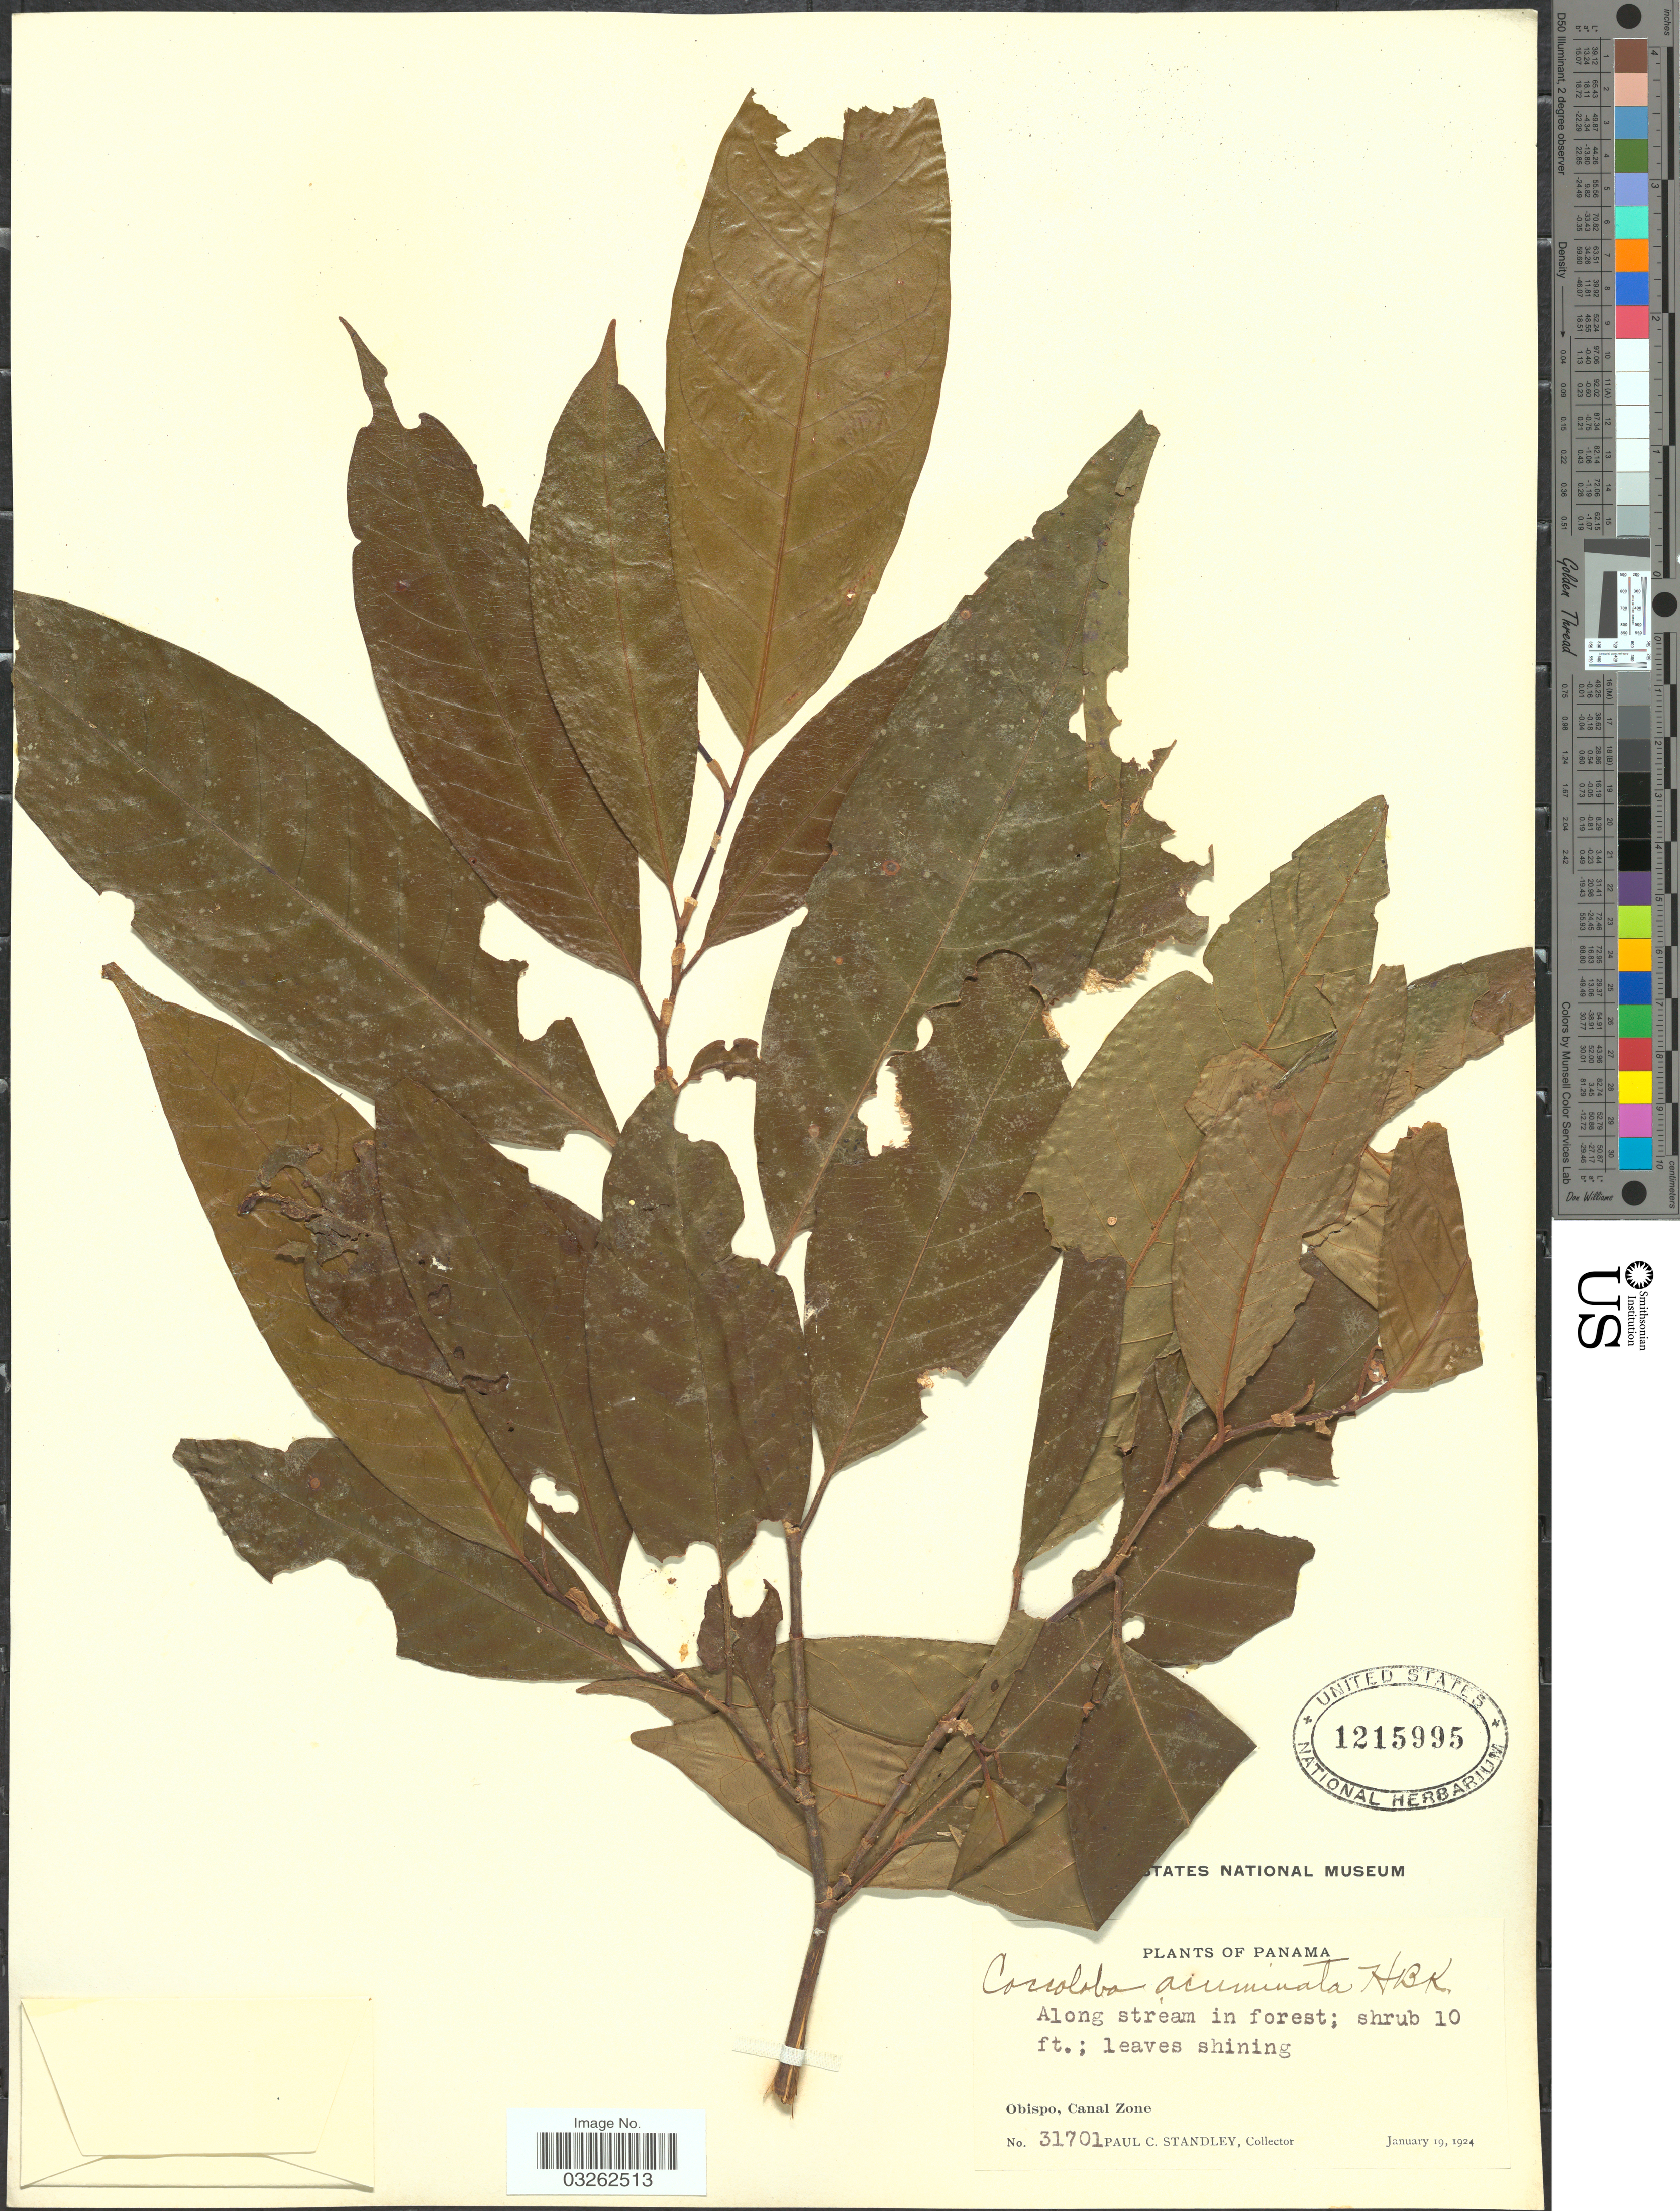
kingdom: Plantae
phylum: Tracheophyta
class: Magnoliopsida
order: Caryophyllales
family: Polygonaceae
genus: Coccoloba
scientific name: Coccoloba acuminata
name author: Kunth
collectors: P. C. Standley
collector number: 31701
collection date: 1924-01-19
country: Panama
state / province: Colón / Panamá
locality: Obispo, Canal Zone.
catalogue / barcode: US 1215995